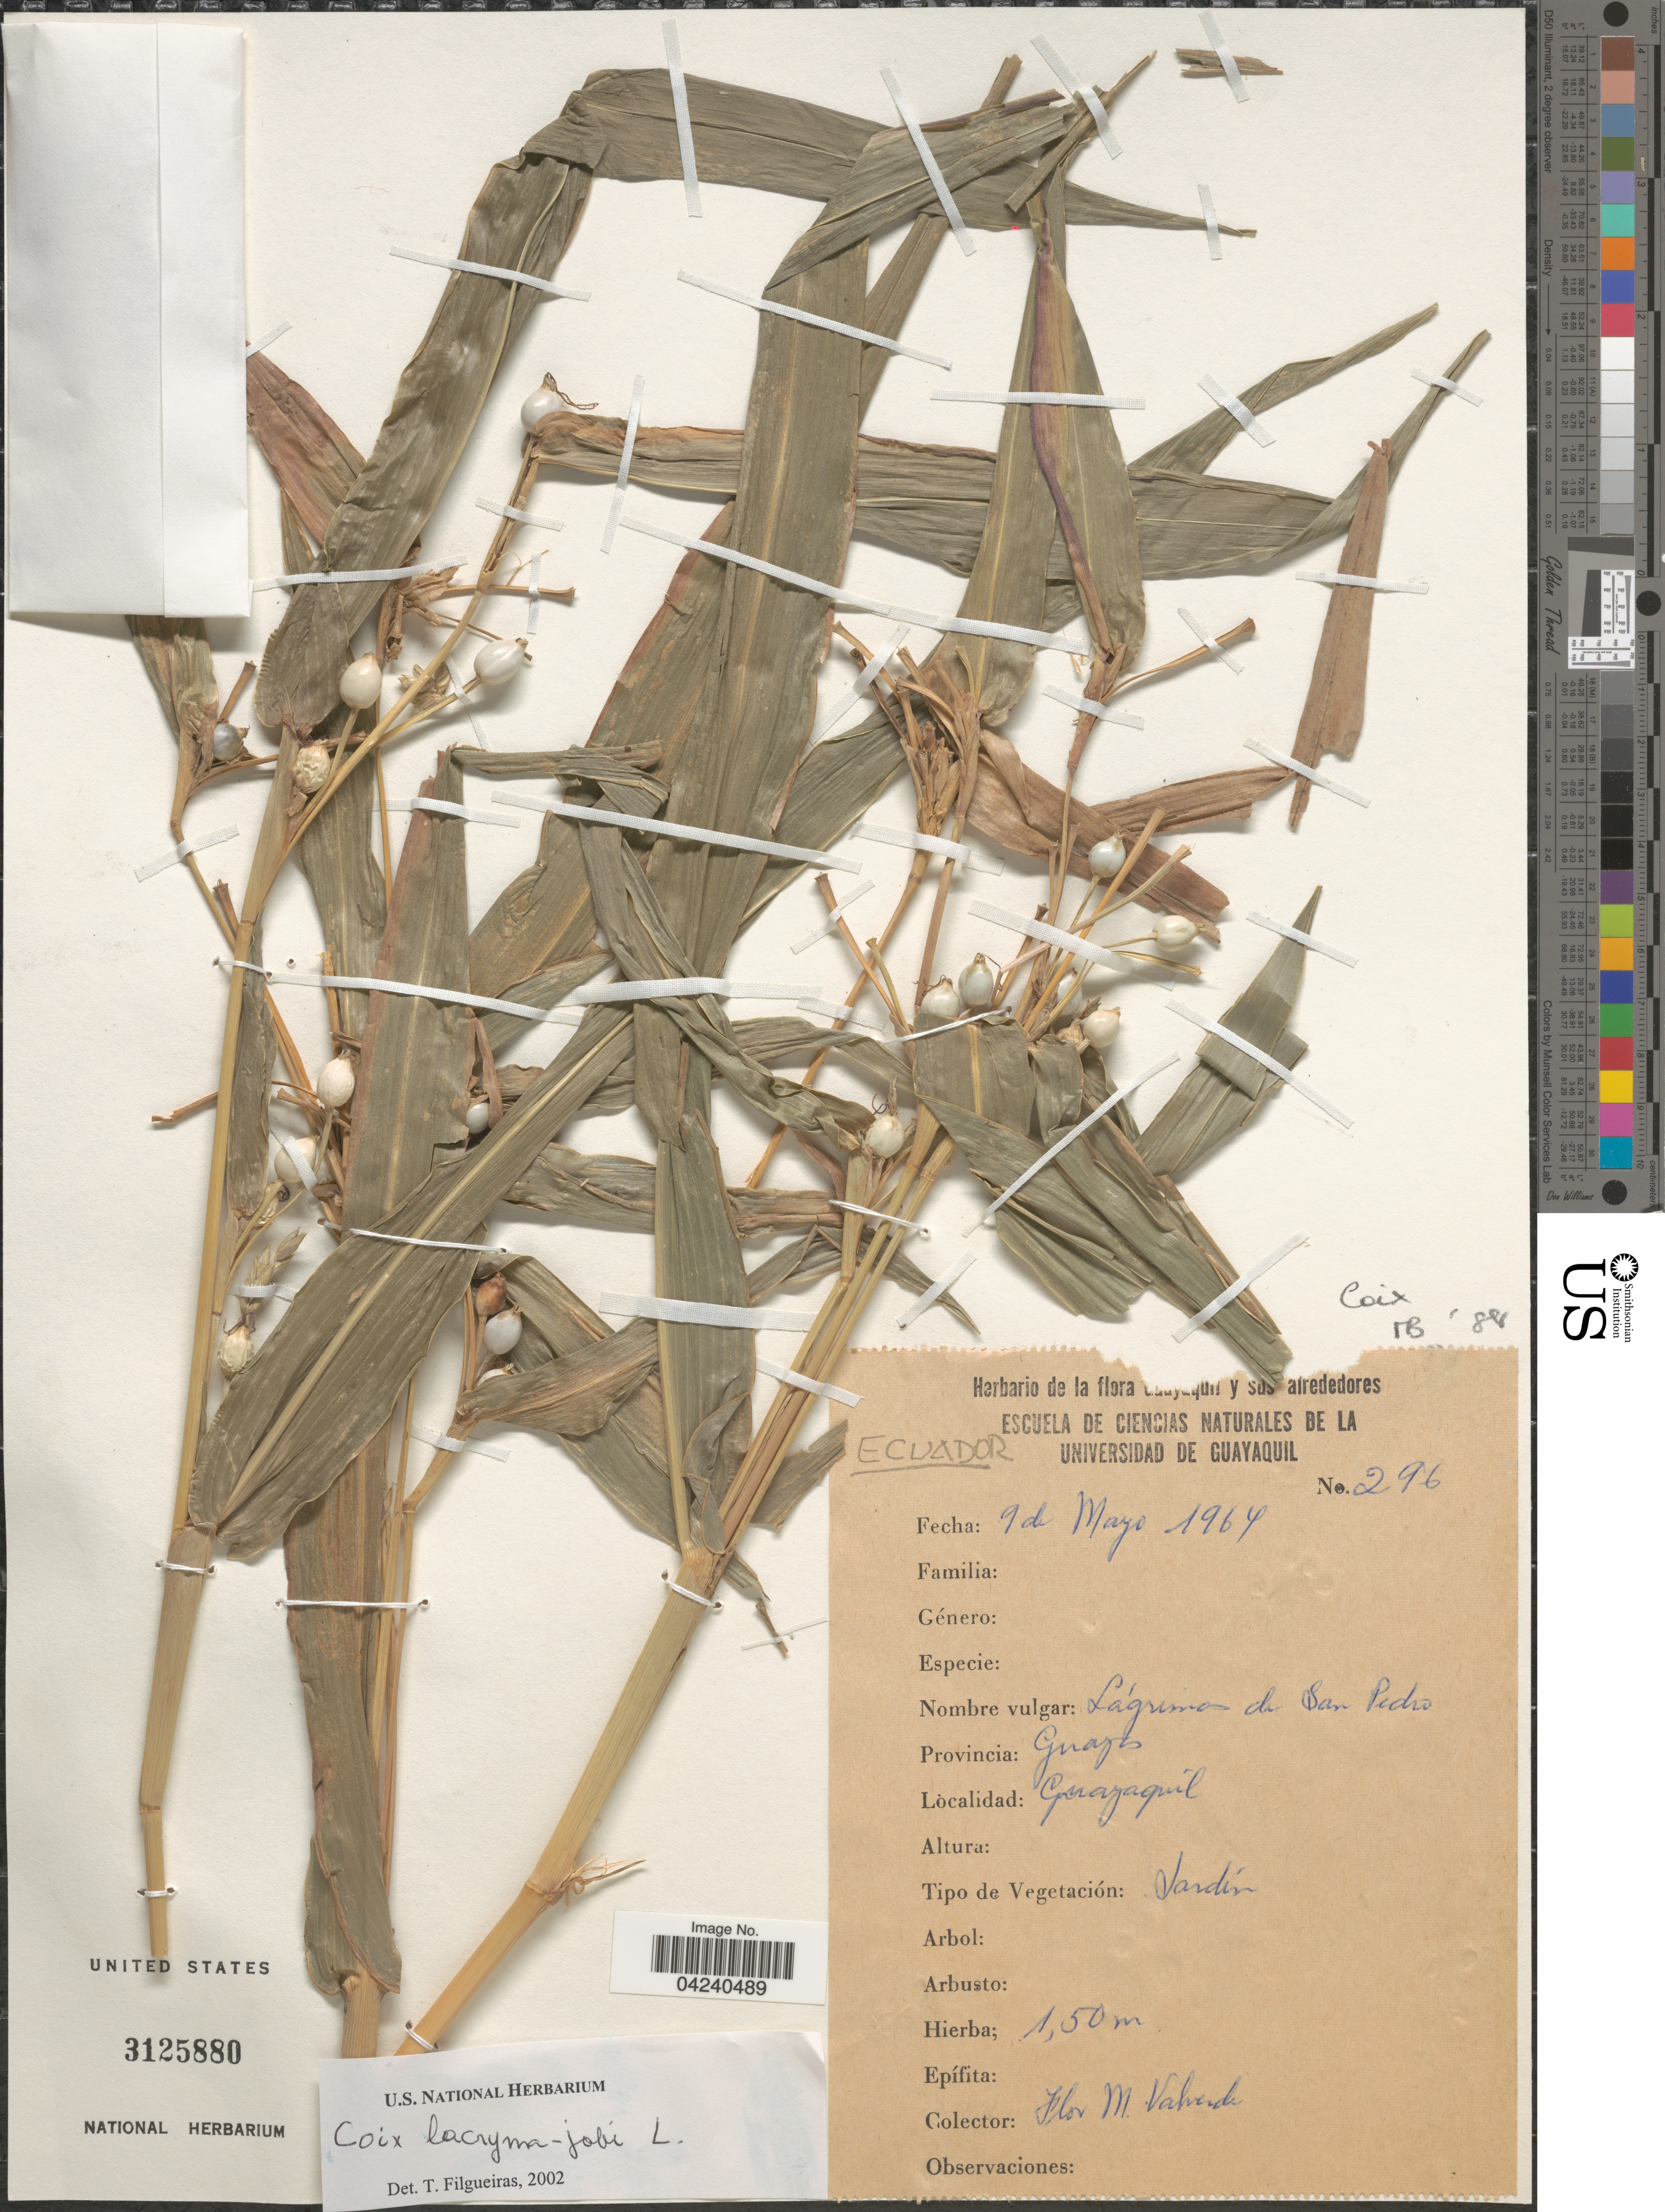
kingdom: Plantae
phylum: Tracheophyta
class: Liliopsida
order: Poales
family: Poaceae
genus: Coix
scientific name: Coix lacryma-jobi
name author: L.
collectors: F. M. Valverde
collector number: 296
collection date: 1964-05-09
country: Ecuador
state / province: Guayas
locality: Guayaquil.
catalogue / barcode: US 3125880